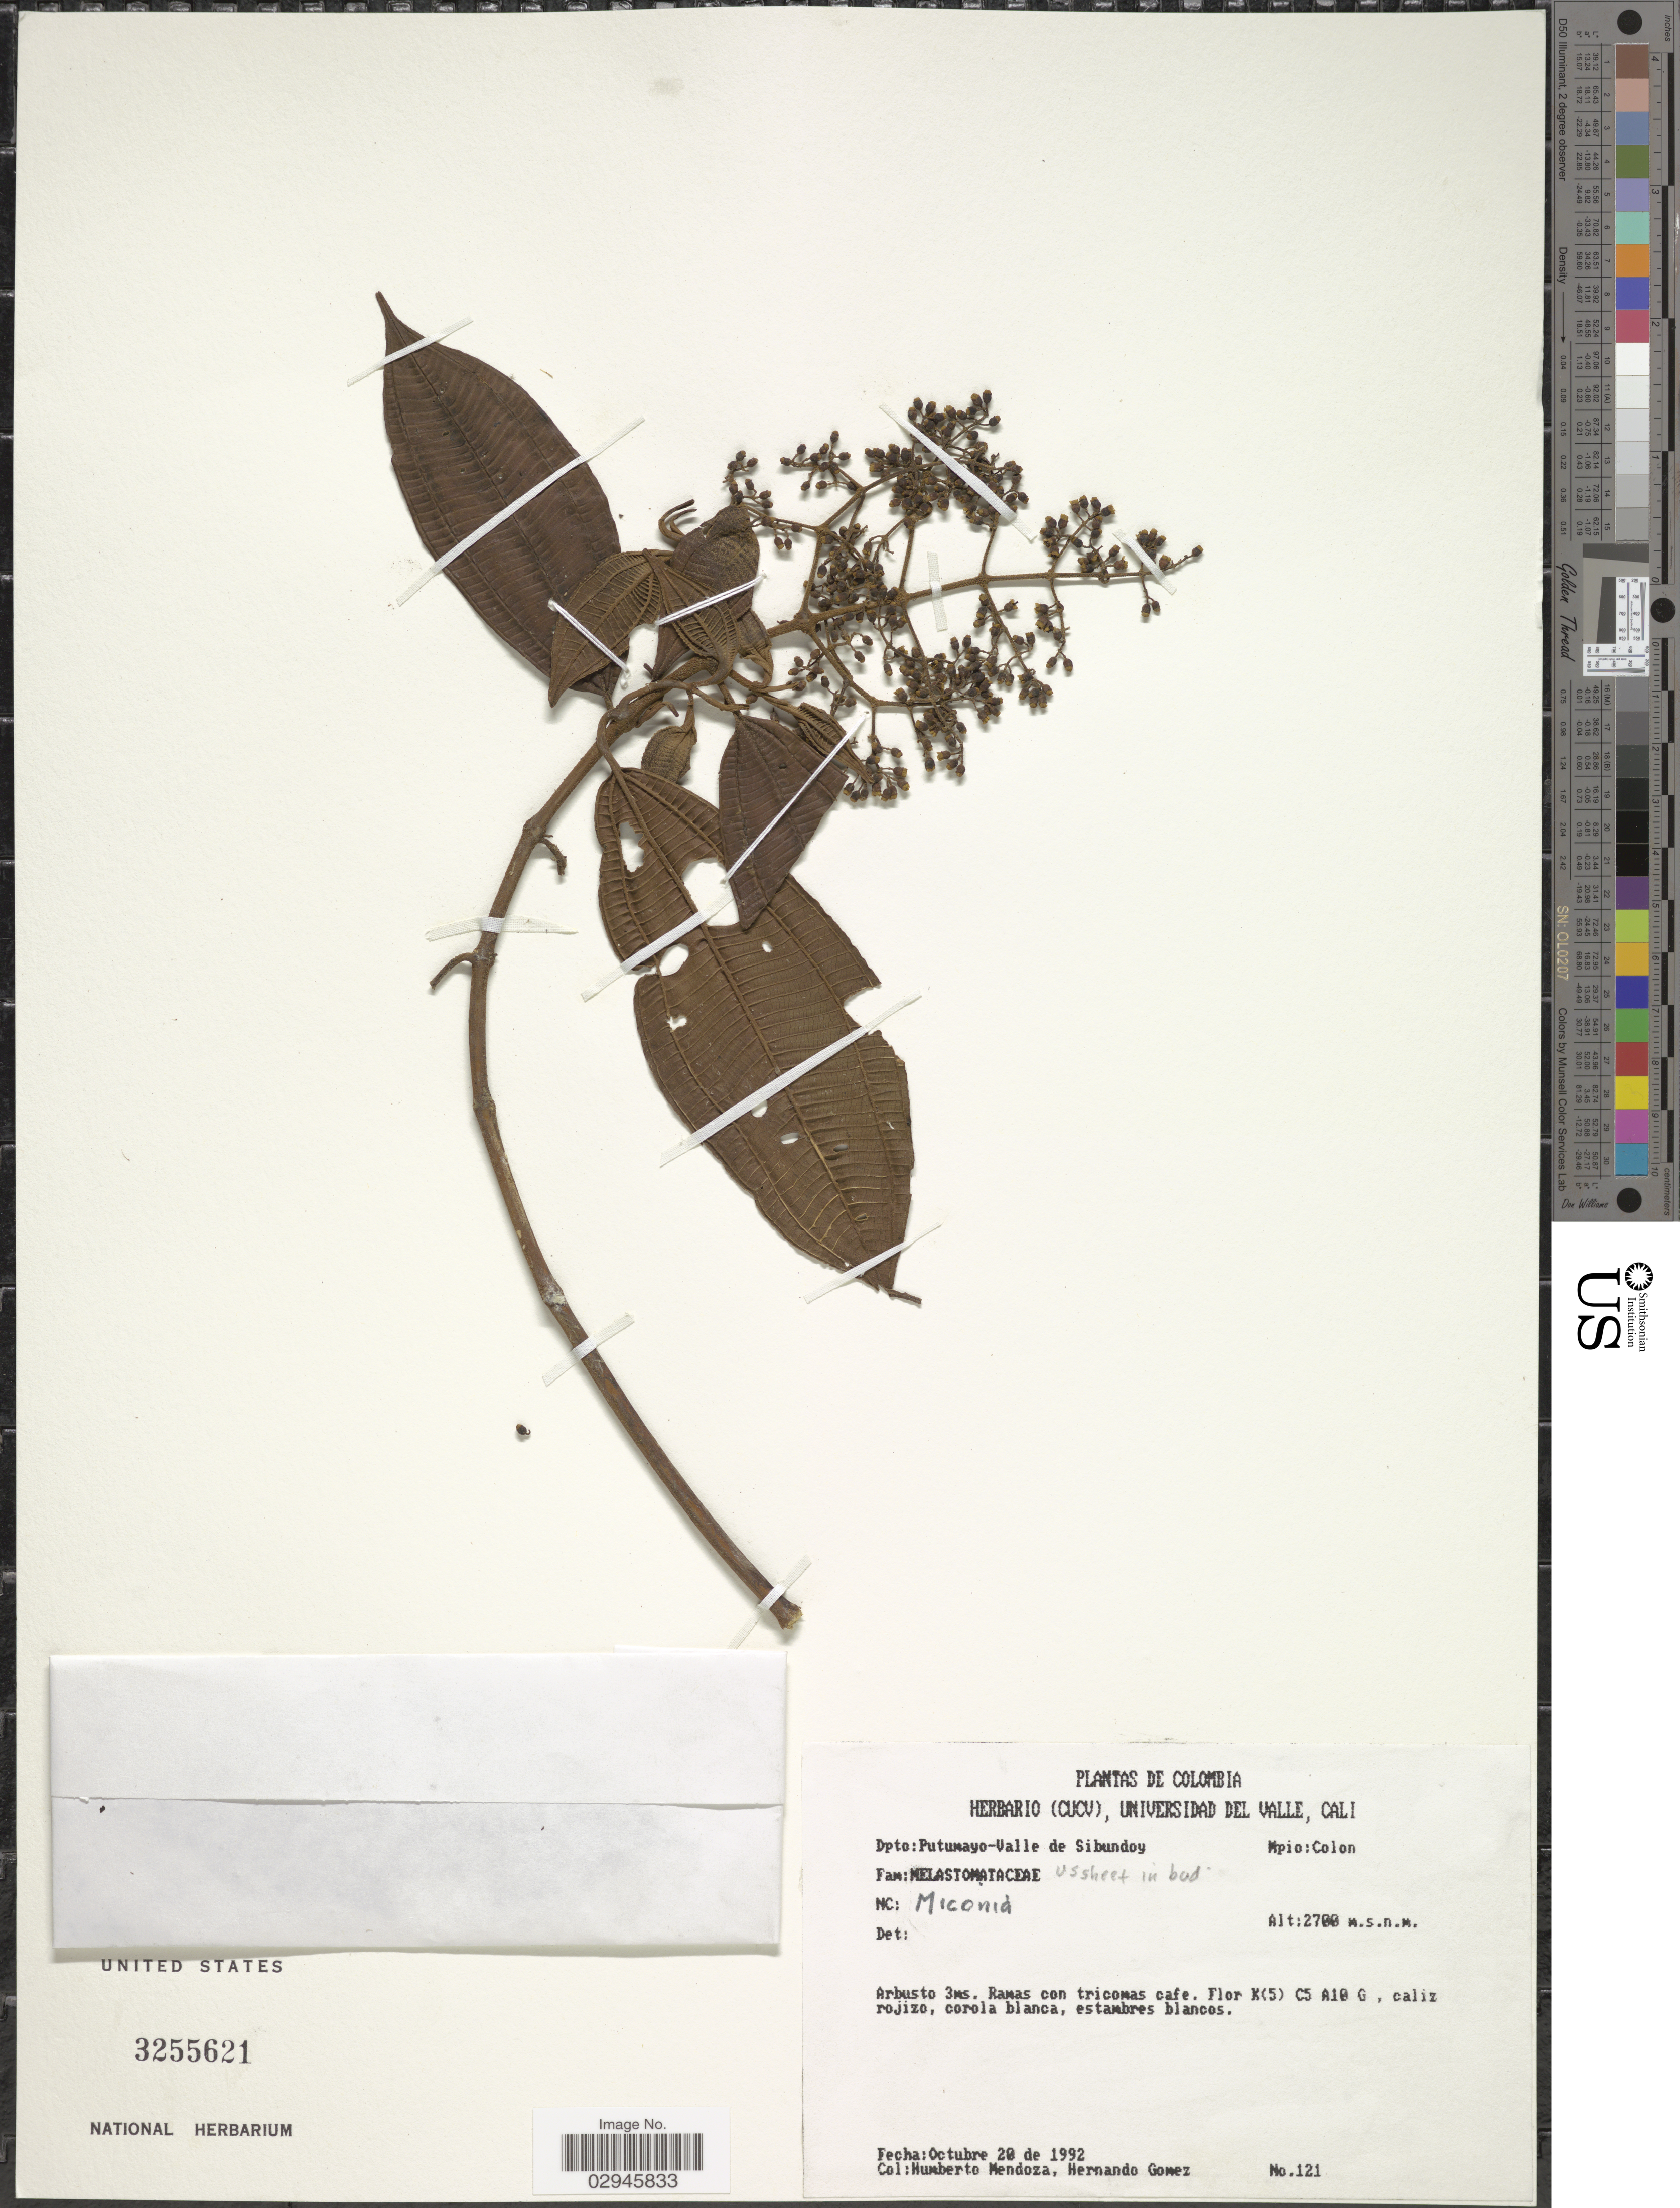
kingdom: Plantae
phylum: Tracheophyta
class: Magnoliopsida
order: Myrtales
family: Melastomataceae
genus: Miconia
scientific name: Miconia sp.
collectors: H. Mendoza & H. Gomez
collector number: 121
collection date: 1992-10-20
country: Colombia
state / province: Putumayo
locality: Dpto: Putumayo-Valle de Sibundoy. Mpio: Colon.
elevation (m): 2700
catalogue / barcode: US 3255621